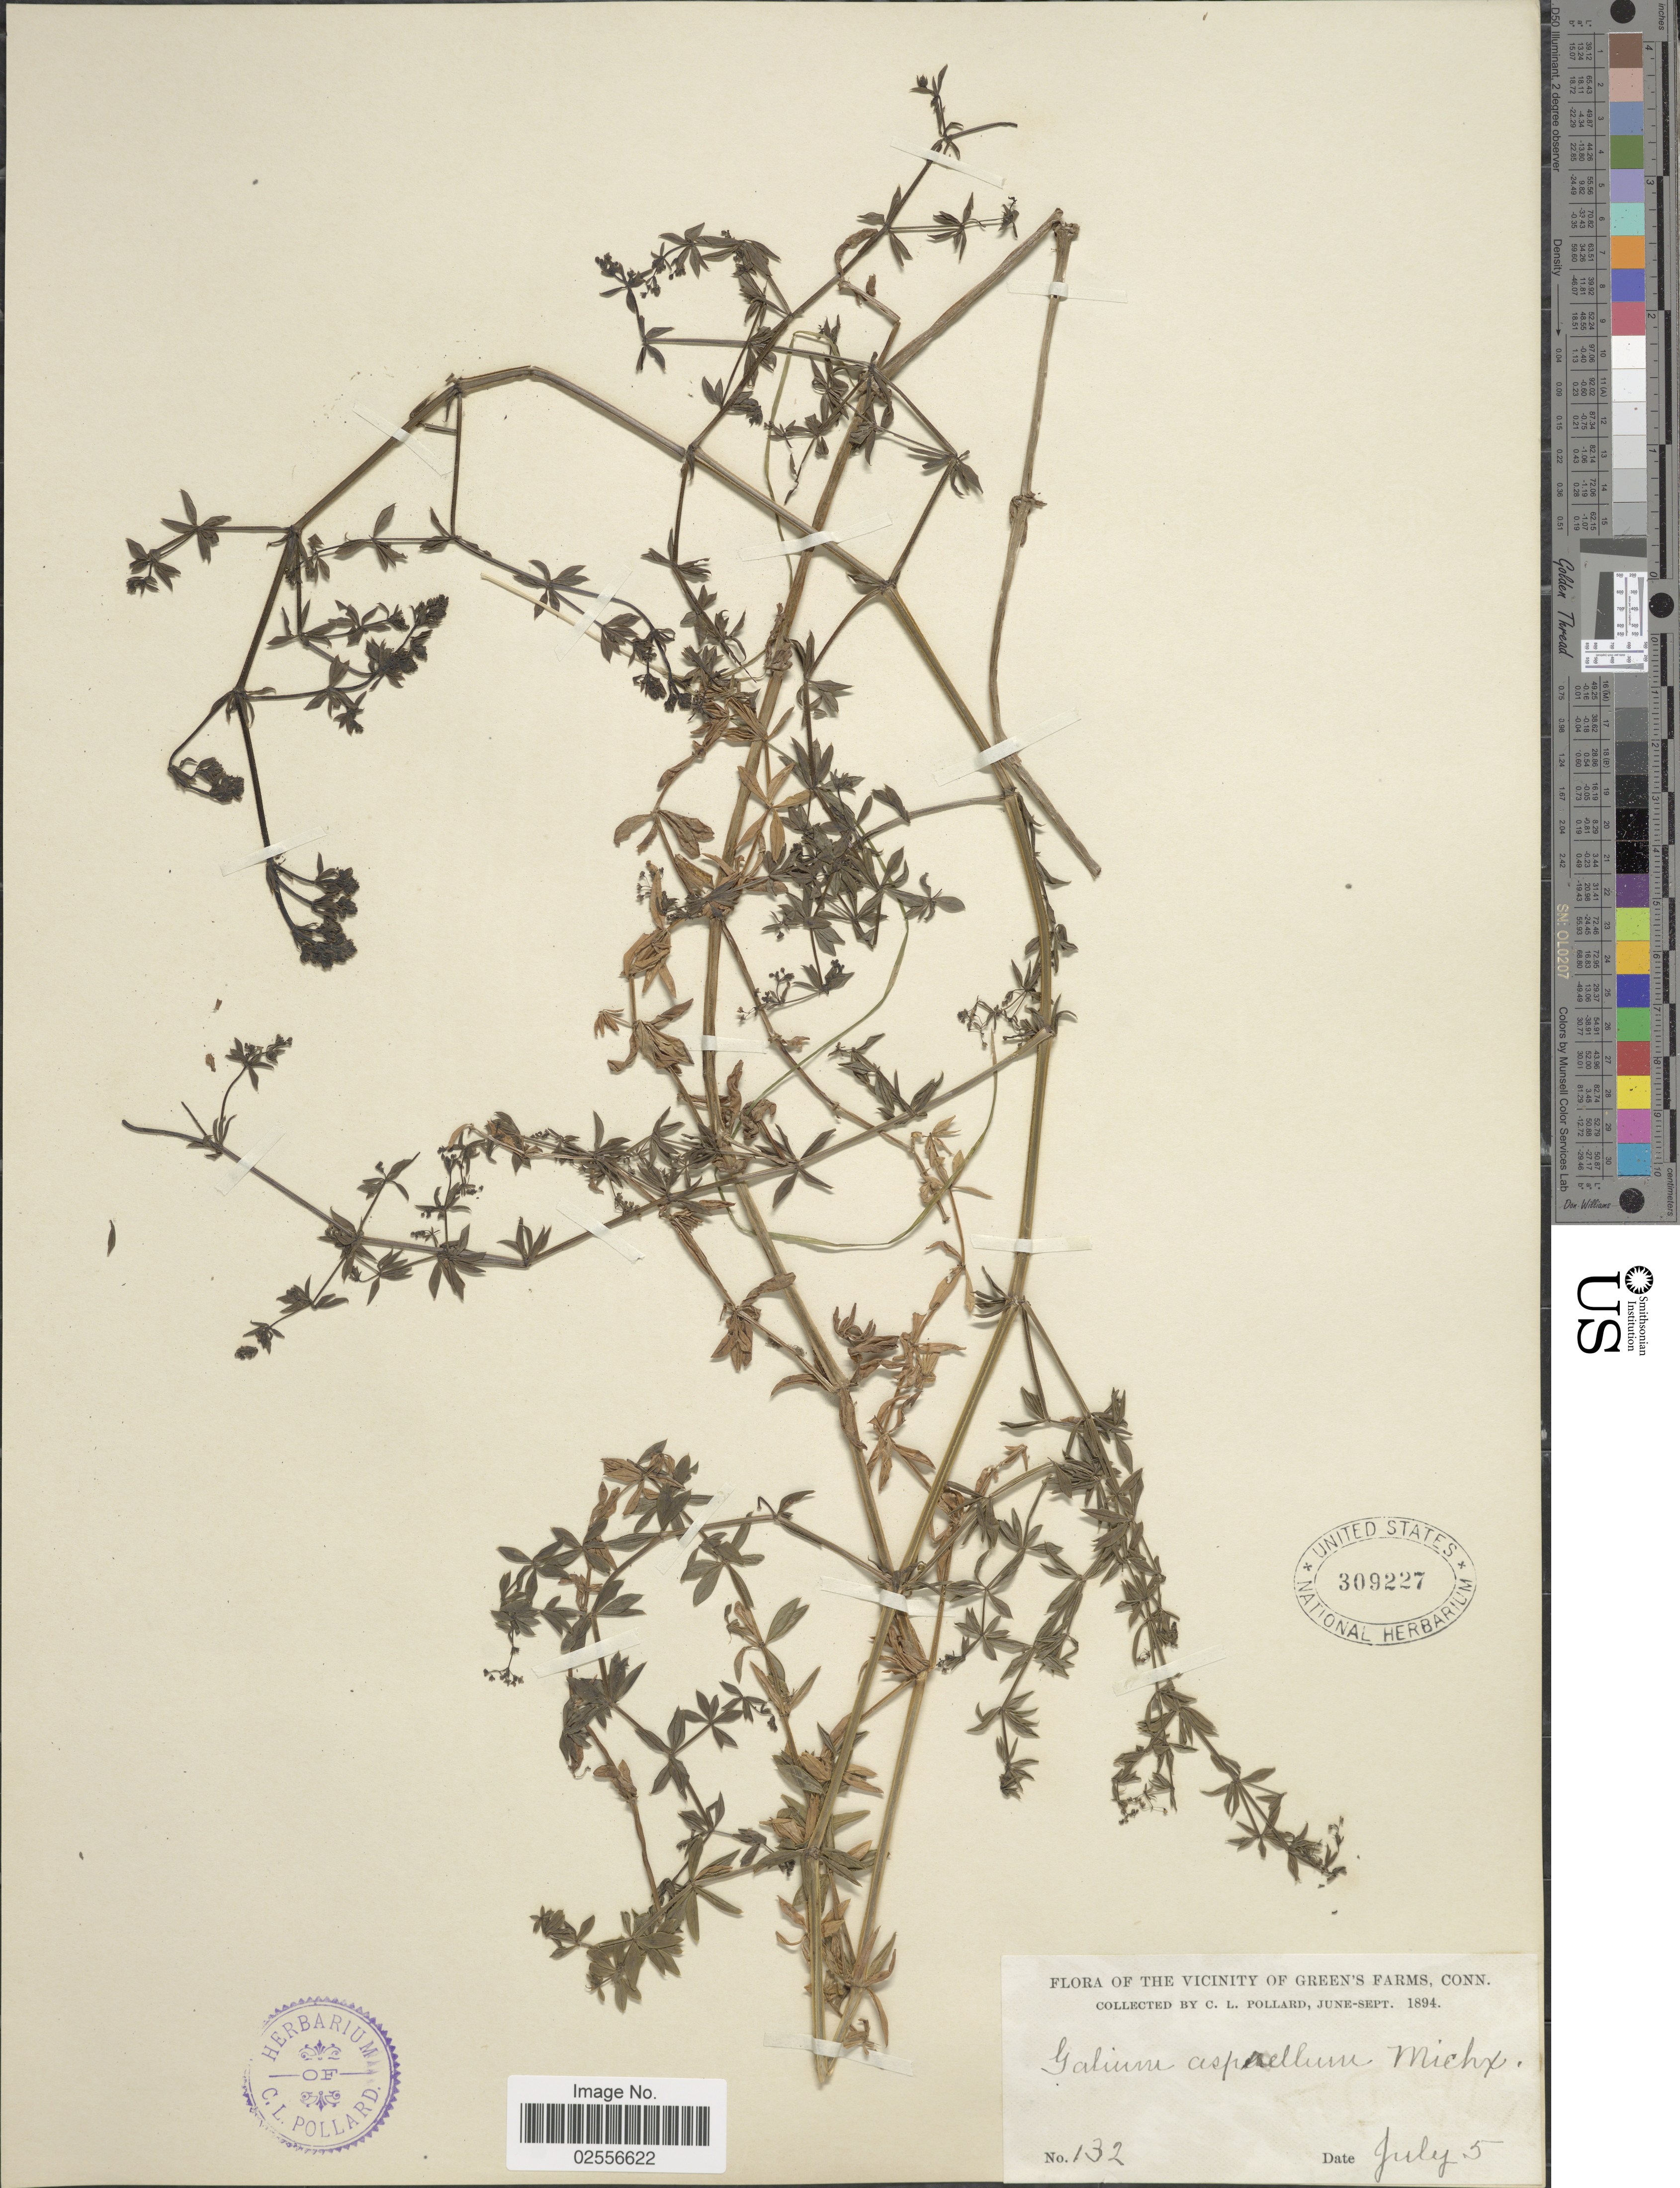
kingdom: Plantae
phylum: Tracheophyta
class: Magnoliopsida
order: Gentianales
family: Rubiaceae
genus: Galium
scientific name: Galium asprellum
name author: Michx.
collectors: C. L. Pollard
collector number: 132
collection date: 1894-07-05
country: United States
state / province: Connecticut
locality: The Vicinity of Green's Farms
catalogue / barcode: US 309227